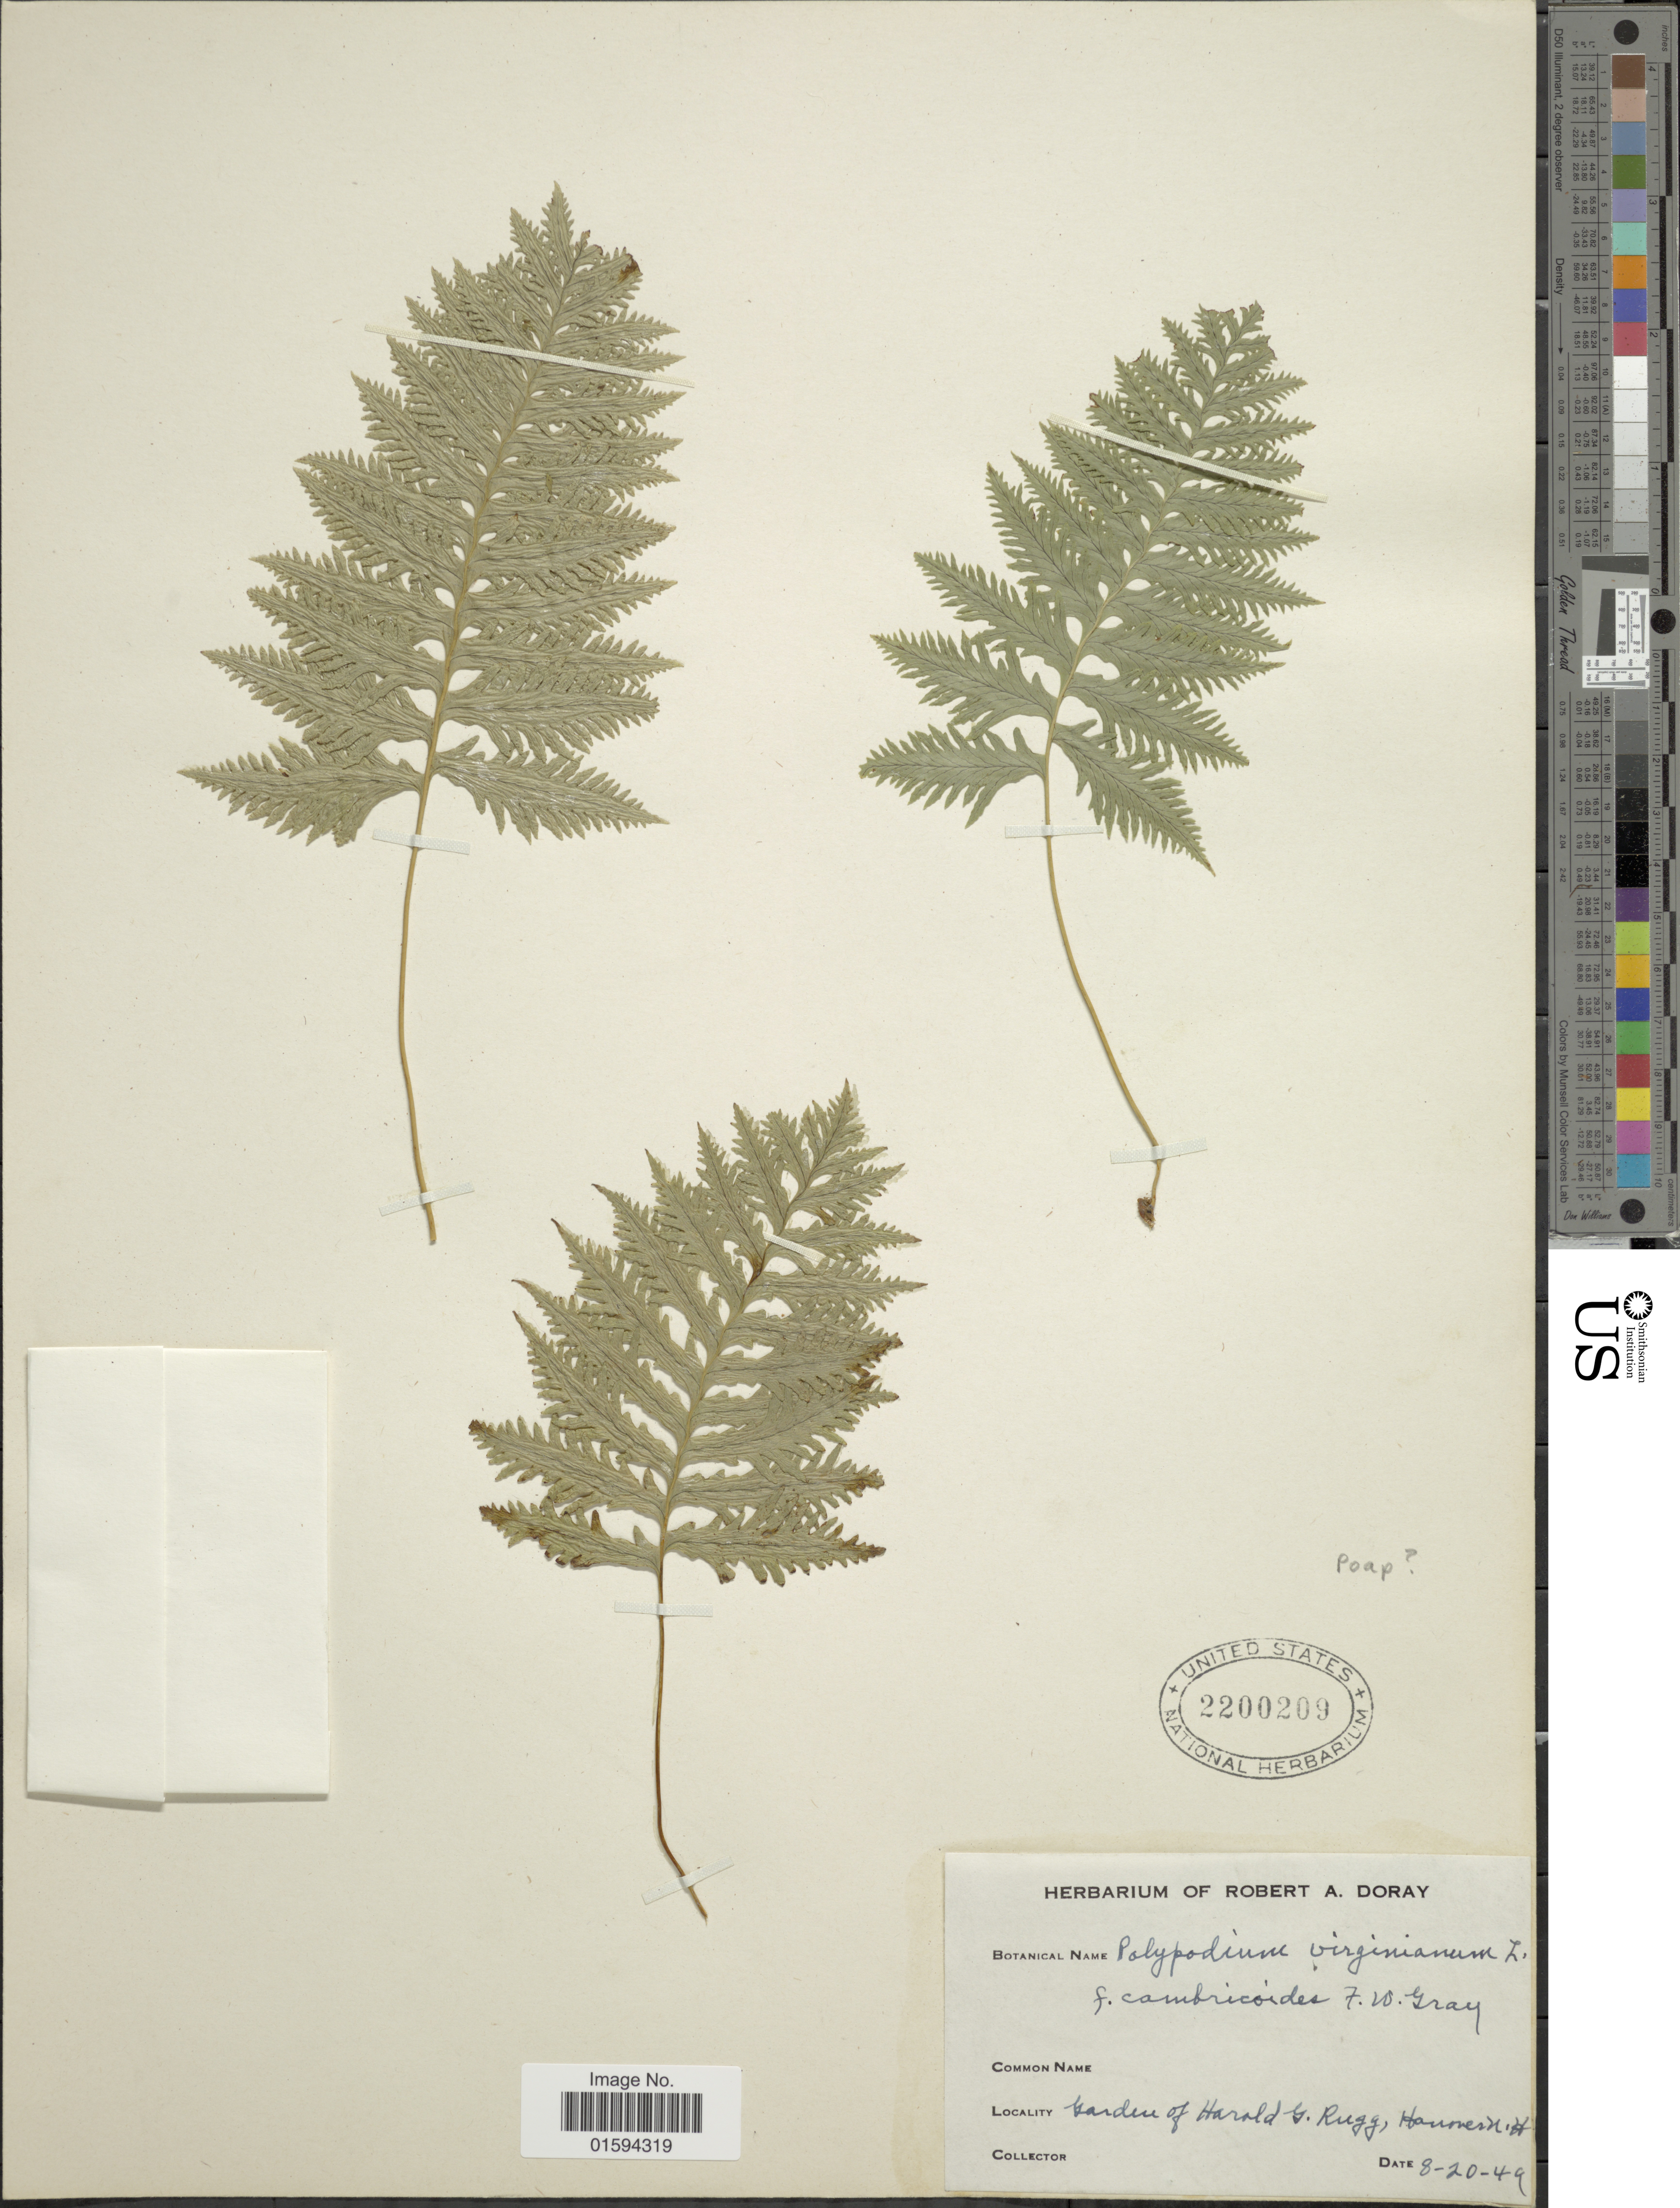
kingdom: Plantae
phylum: Tracheophyta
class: Polypodiopsida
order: Polypodiales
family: Polypodiaceae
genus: Polypodium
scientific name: Polypodium appalachianum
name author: Haufler & Windham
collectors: R. Doray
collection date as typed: Transcribed d/m/y: 20/8/49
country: United States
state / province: New Hampshire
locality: Garden of Harold G. Rugg, Hanover.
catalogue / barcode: US 2200209